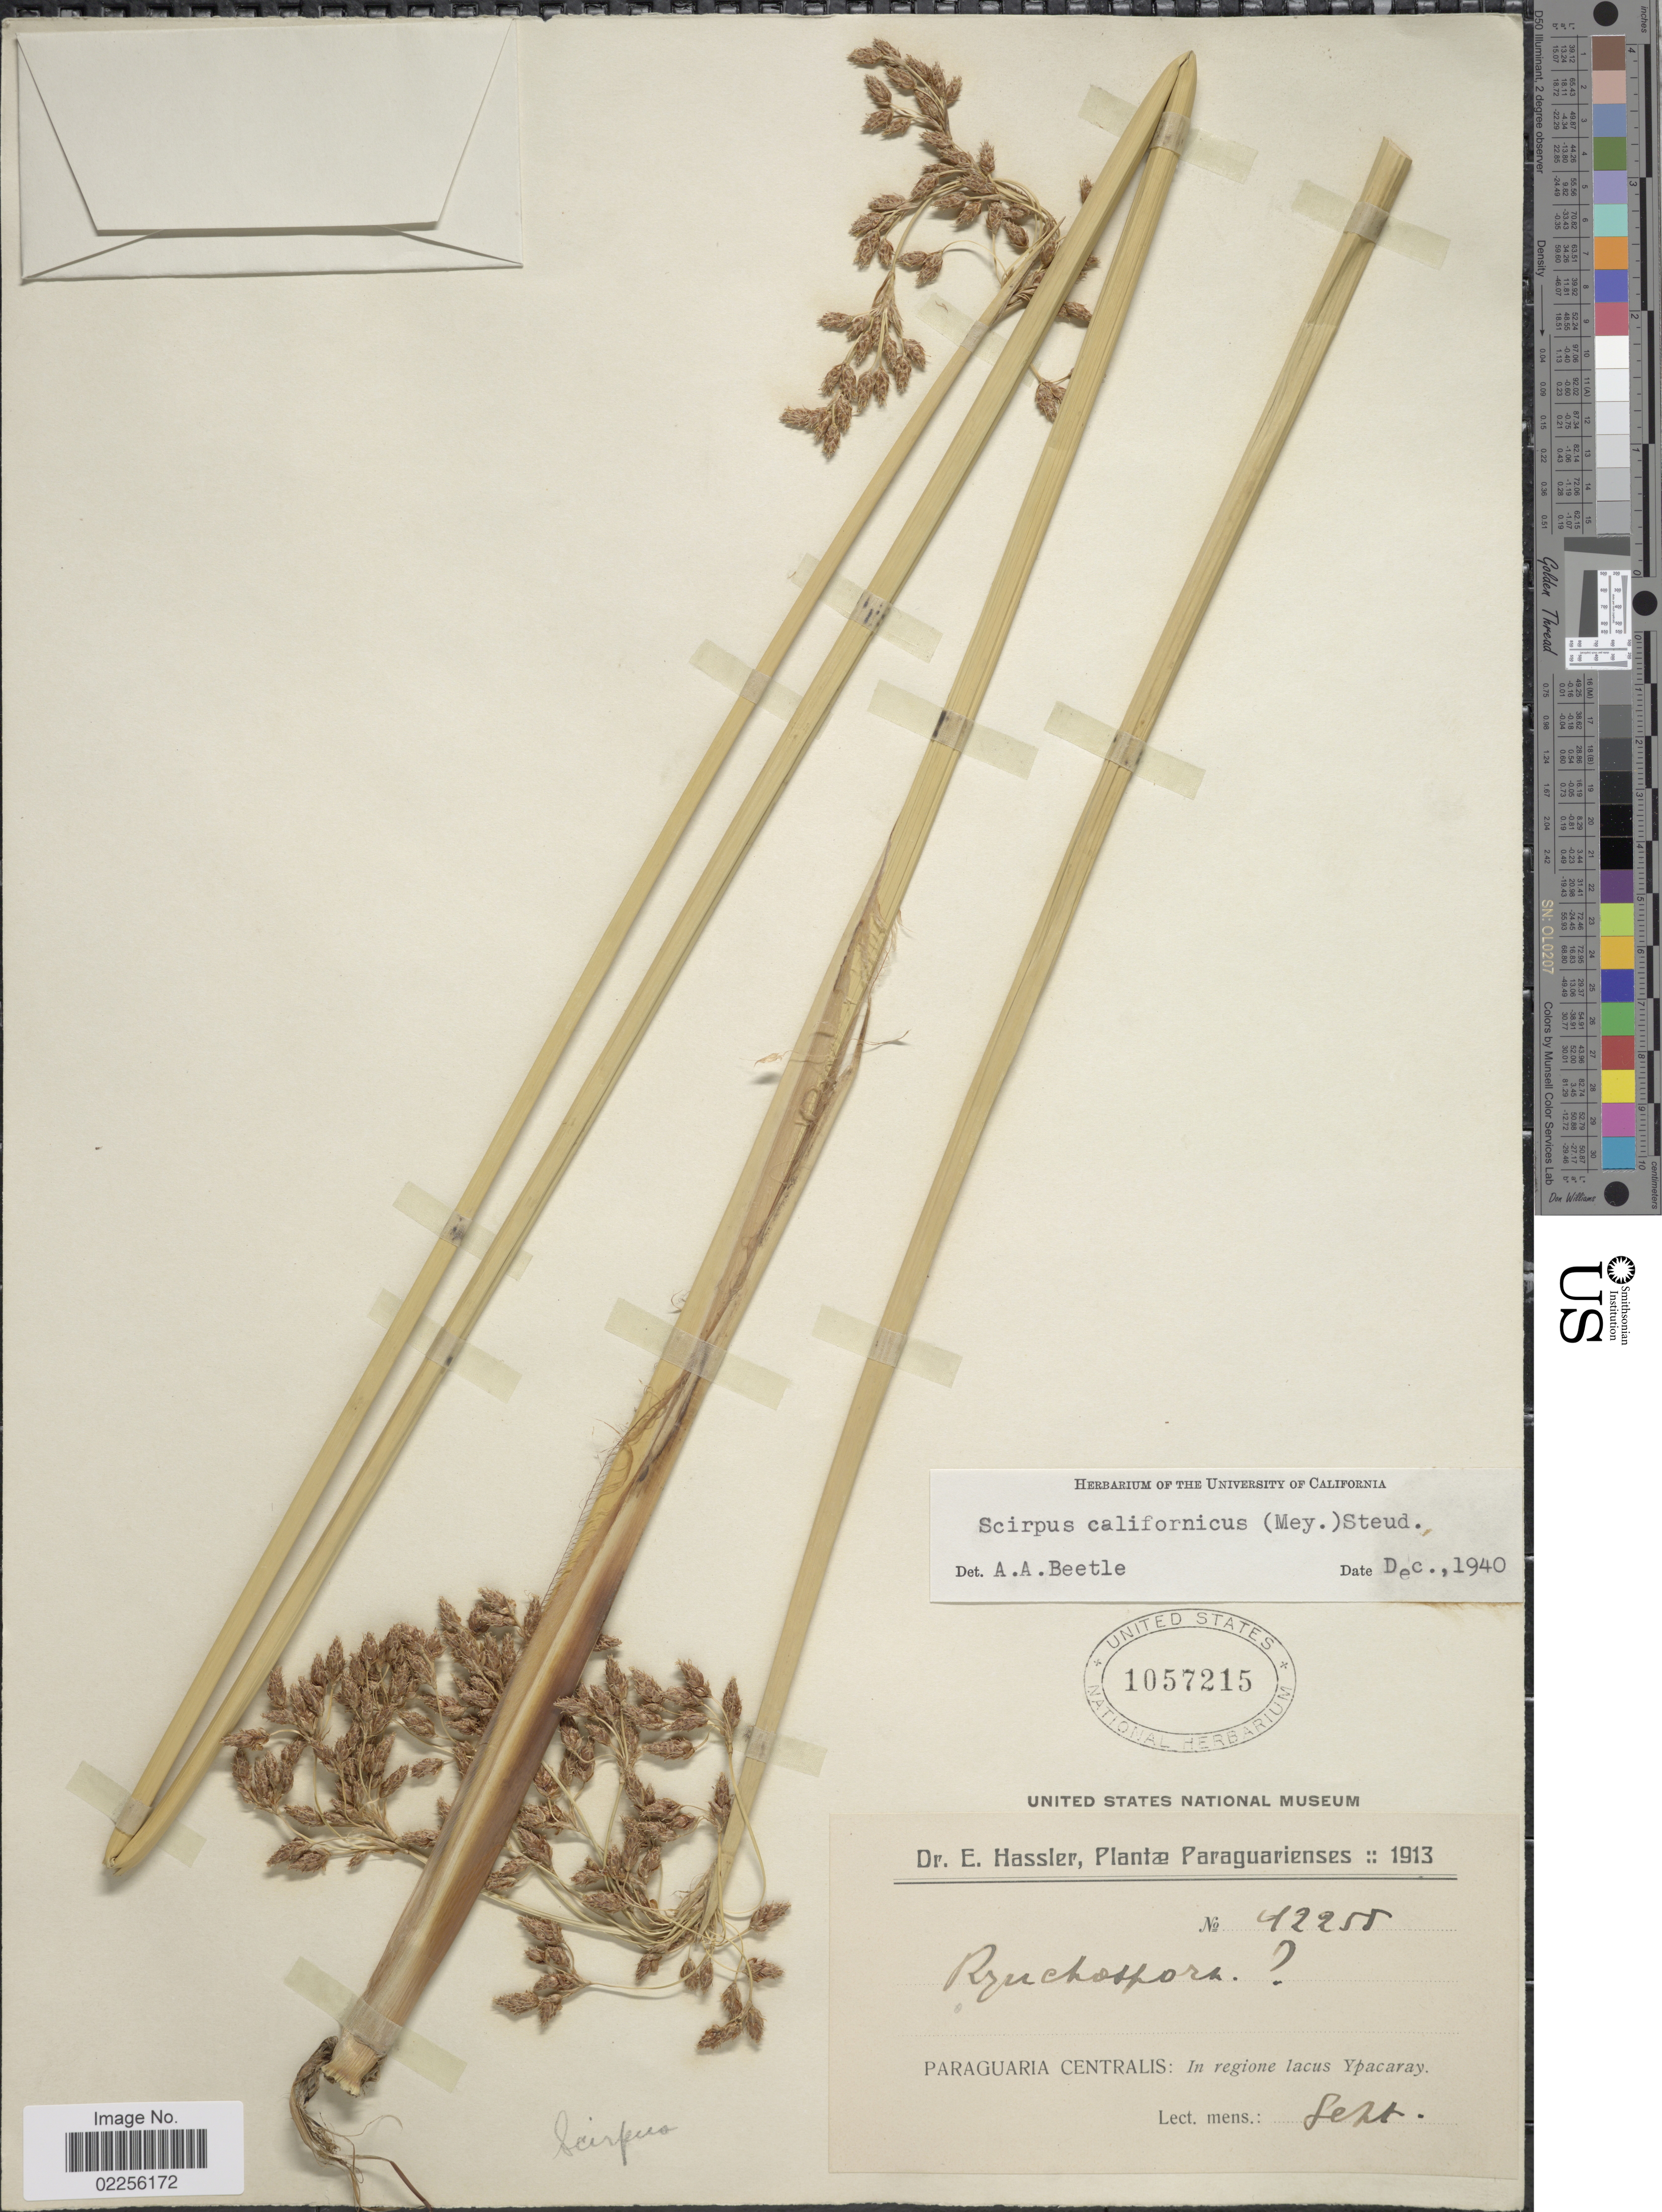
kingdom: Plantae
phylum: Tracheophyta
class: Liliopsida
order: Poales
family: Cyperaceae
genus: Schoenoplectus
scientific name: Schoenoplectus californicus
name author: (C.A. Mey.) Soják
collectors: E. Hassler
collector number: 42255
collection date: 1913-09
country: Paraguay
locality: Paraguaria Centralis: In regione lacus Ypacaray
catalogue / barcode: US 1057215